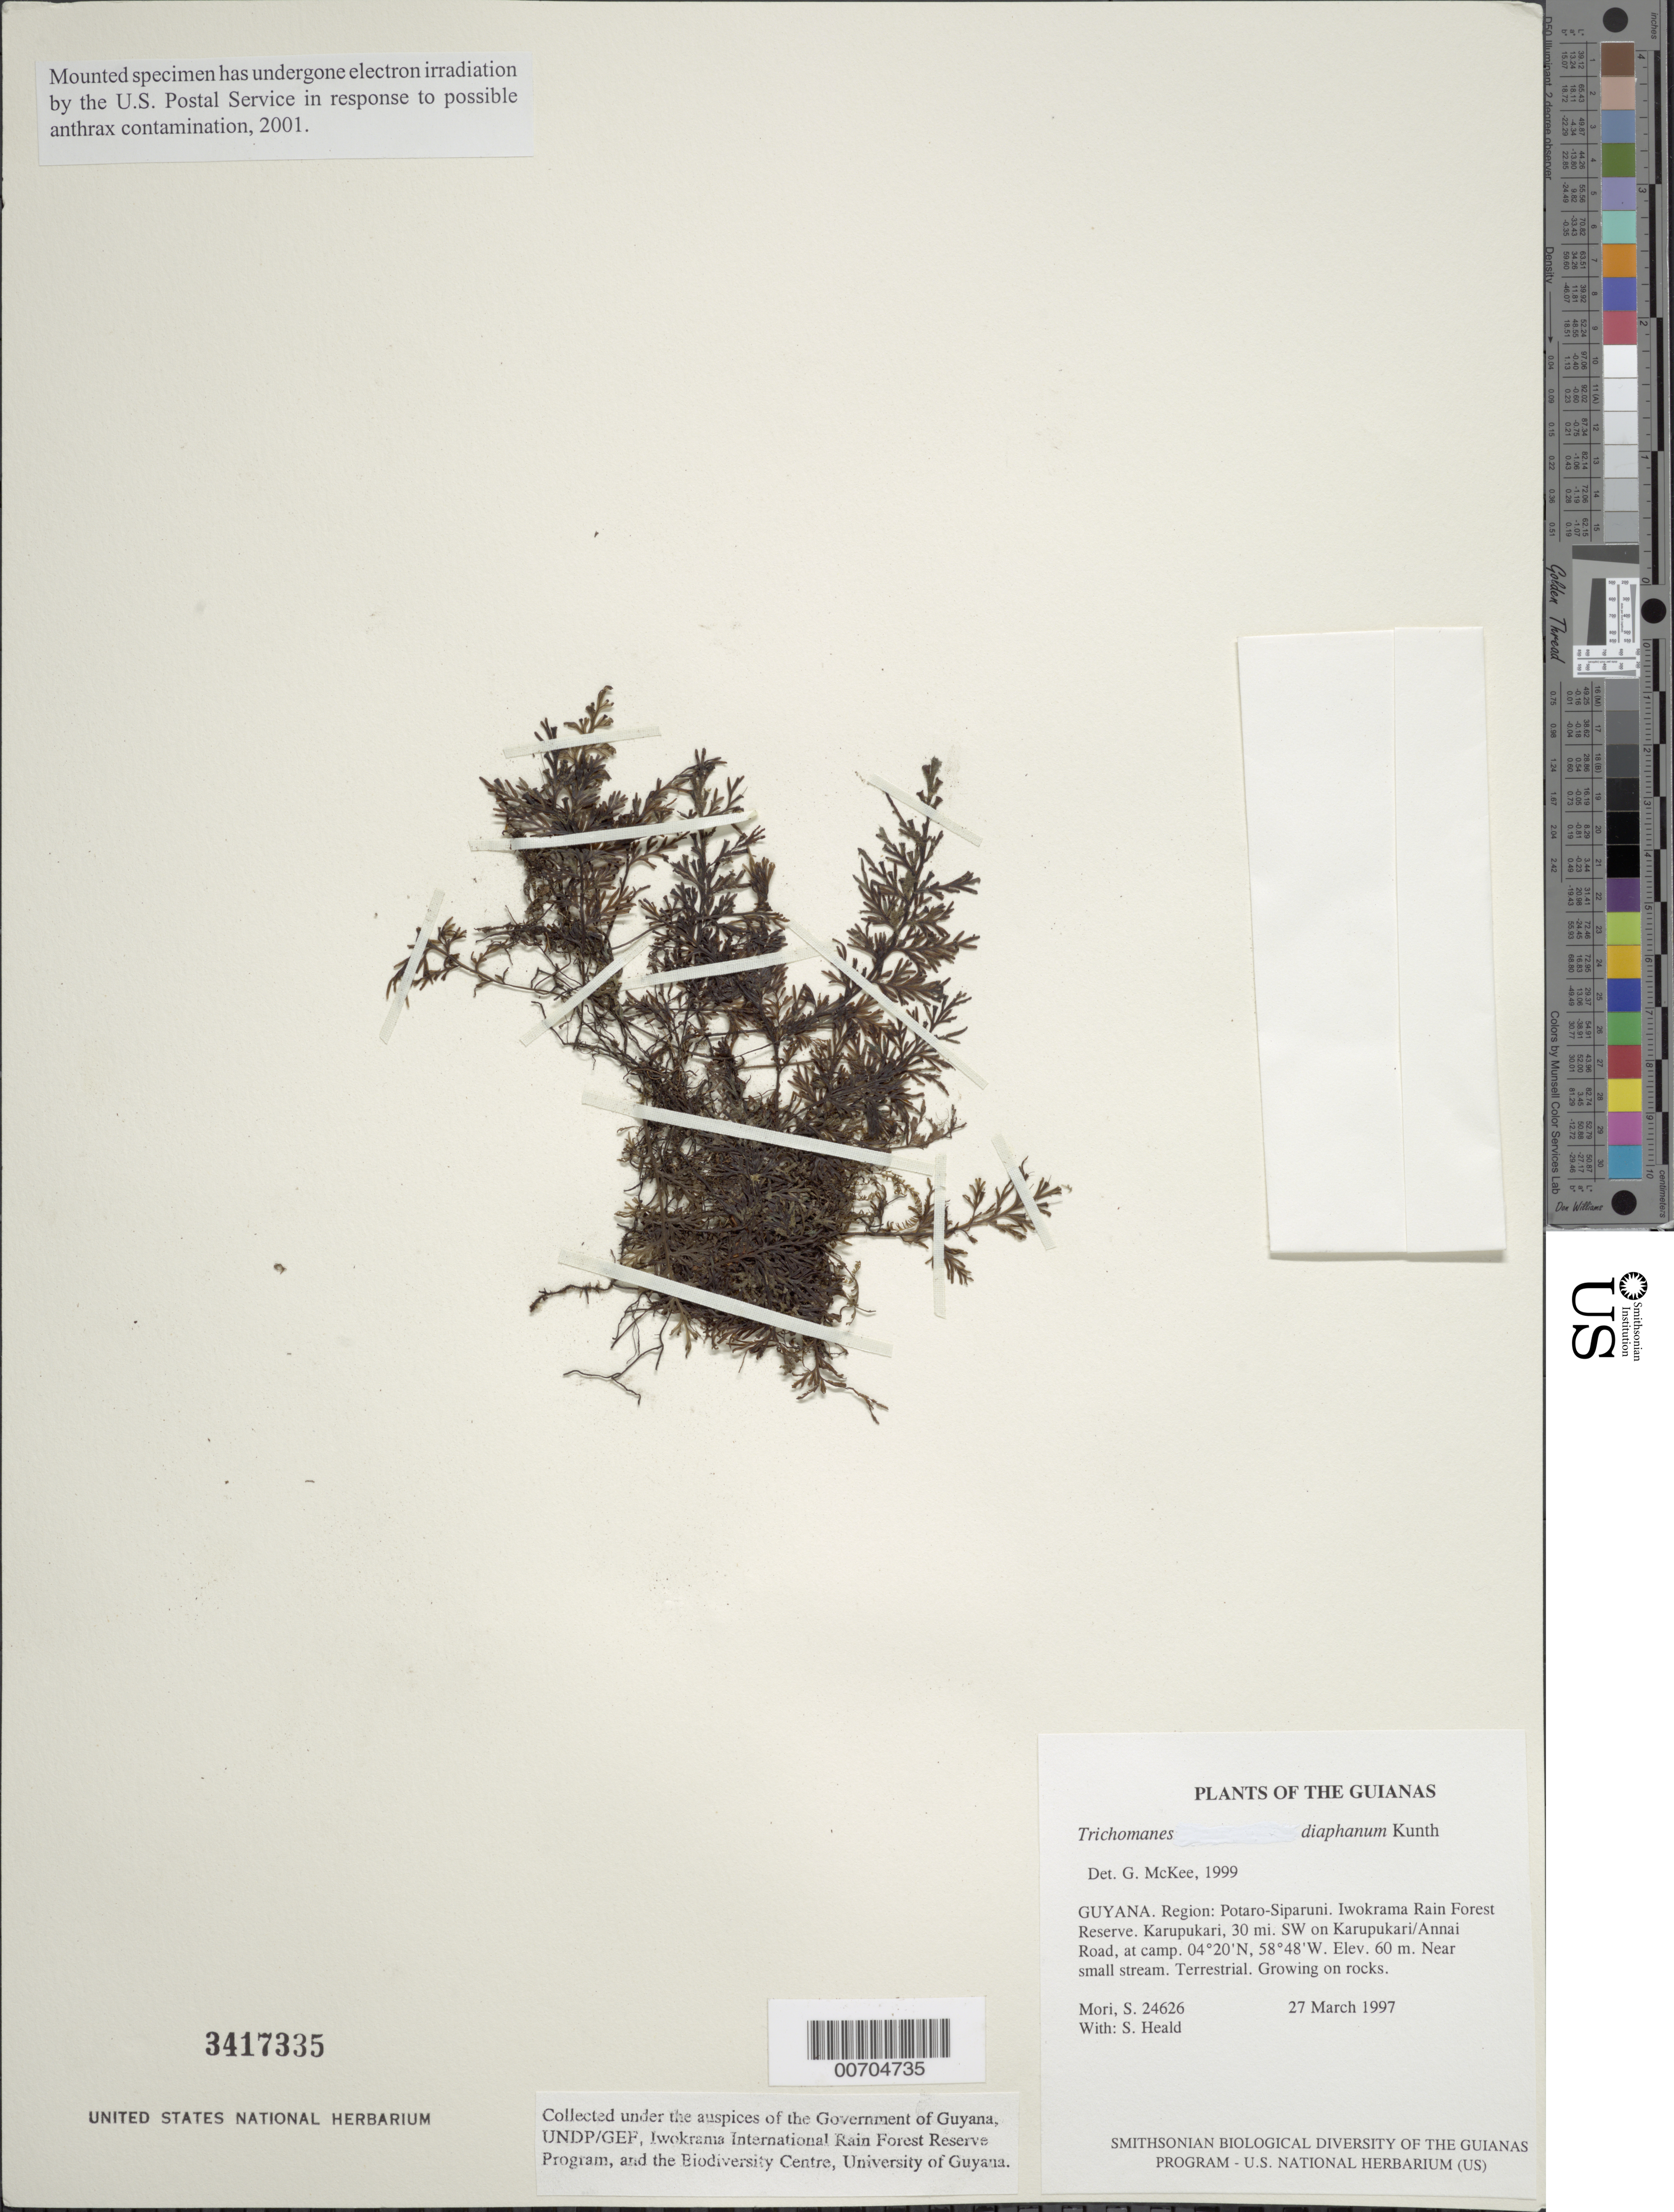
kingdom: Plantae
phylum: Tracheophyta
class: Polypodiopsida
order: Hymenophyllales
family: Hymenophyllaceae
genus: Polyphlebium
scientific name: Polyphlebium diaphanum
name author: (Kunth) Ebihara & Dubuisson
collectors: S. Mori & S. Heald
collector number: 24626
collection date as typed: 27 March 1997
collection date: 1997-03-27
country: Guyana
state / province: Potaro-Siparuni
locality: Iwokrama Rain Forest Reserve. Karupukari, 30 mi. SW on Karupukari/Annai Road, at camp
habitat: Near small stream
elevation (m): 60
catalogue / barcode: US 3417335